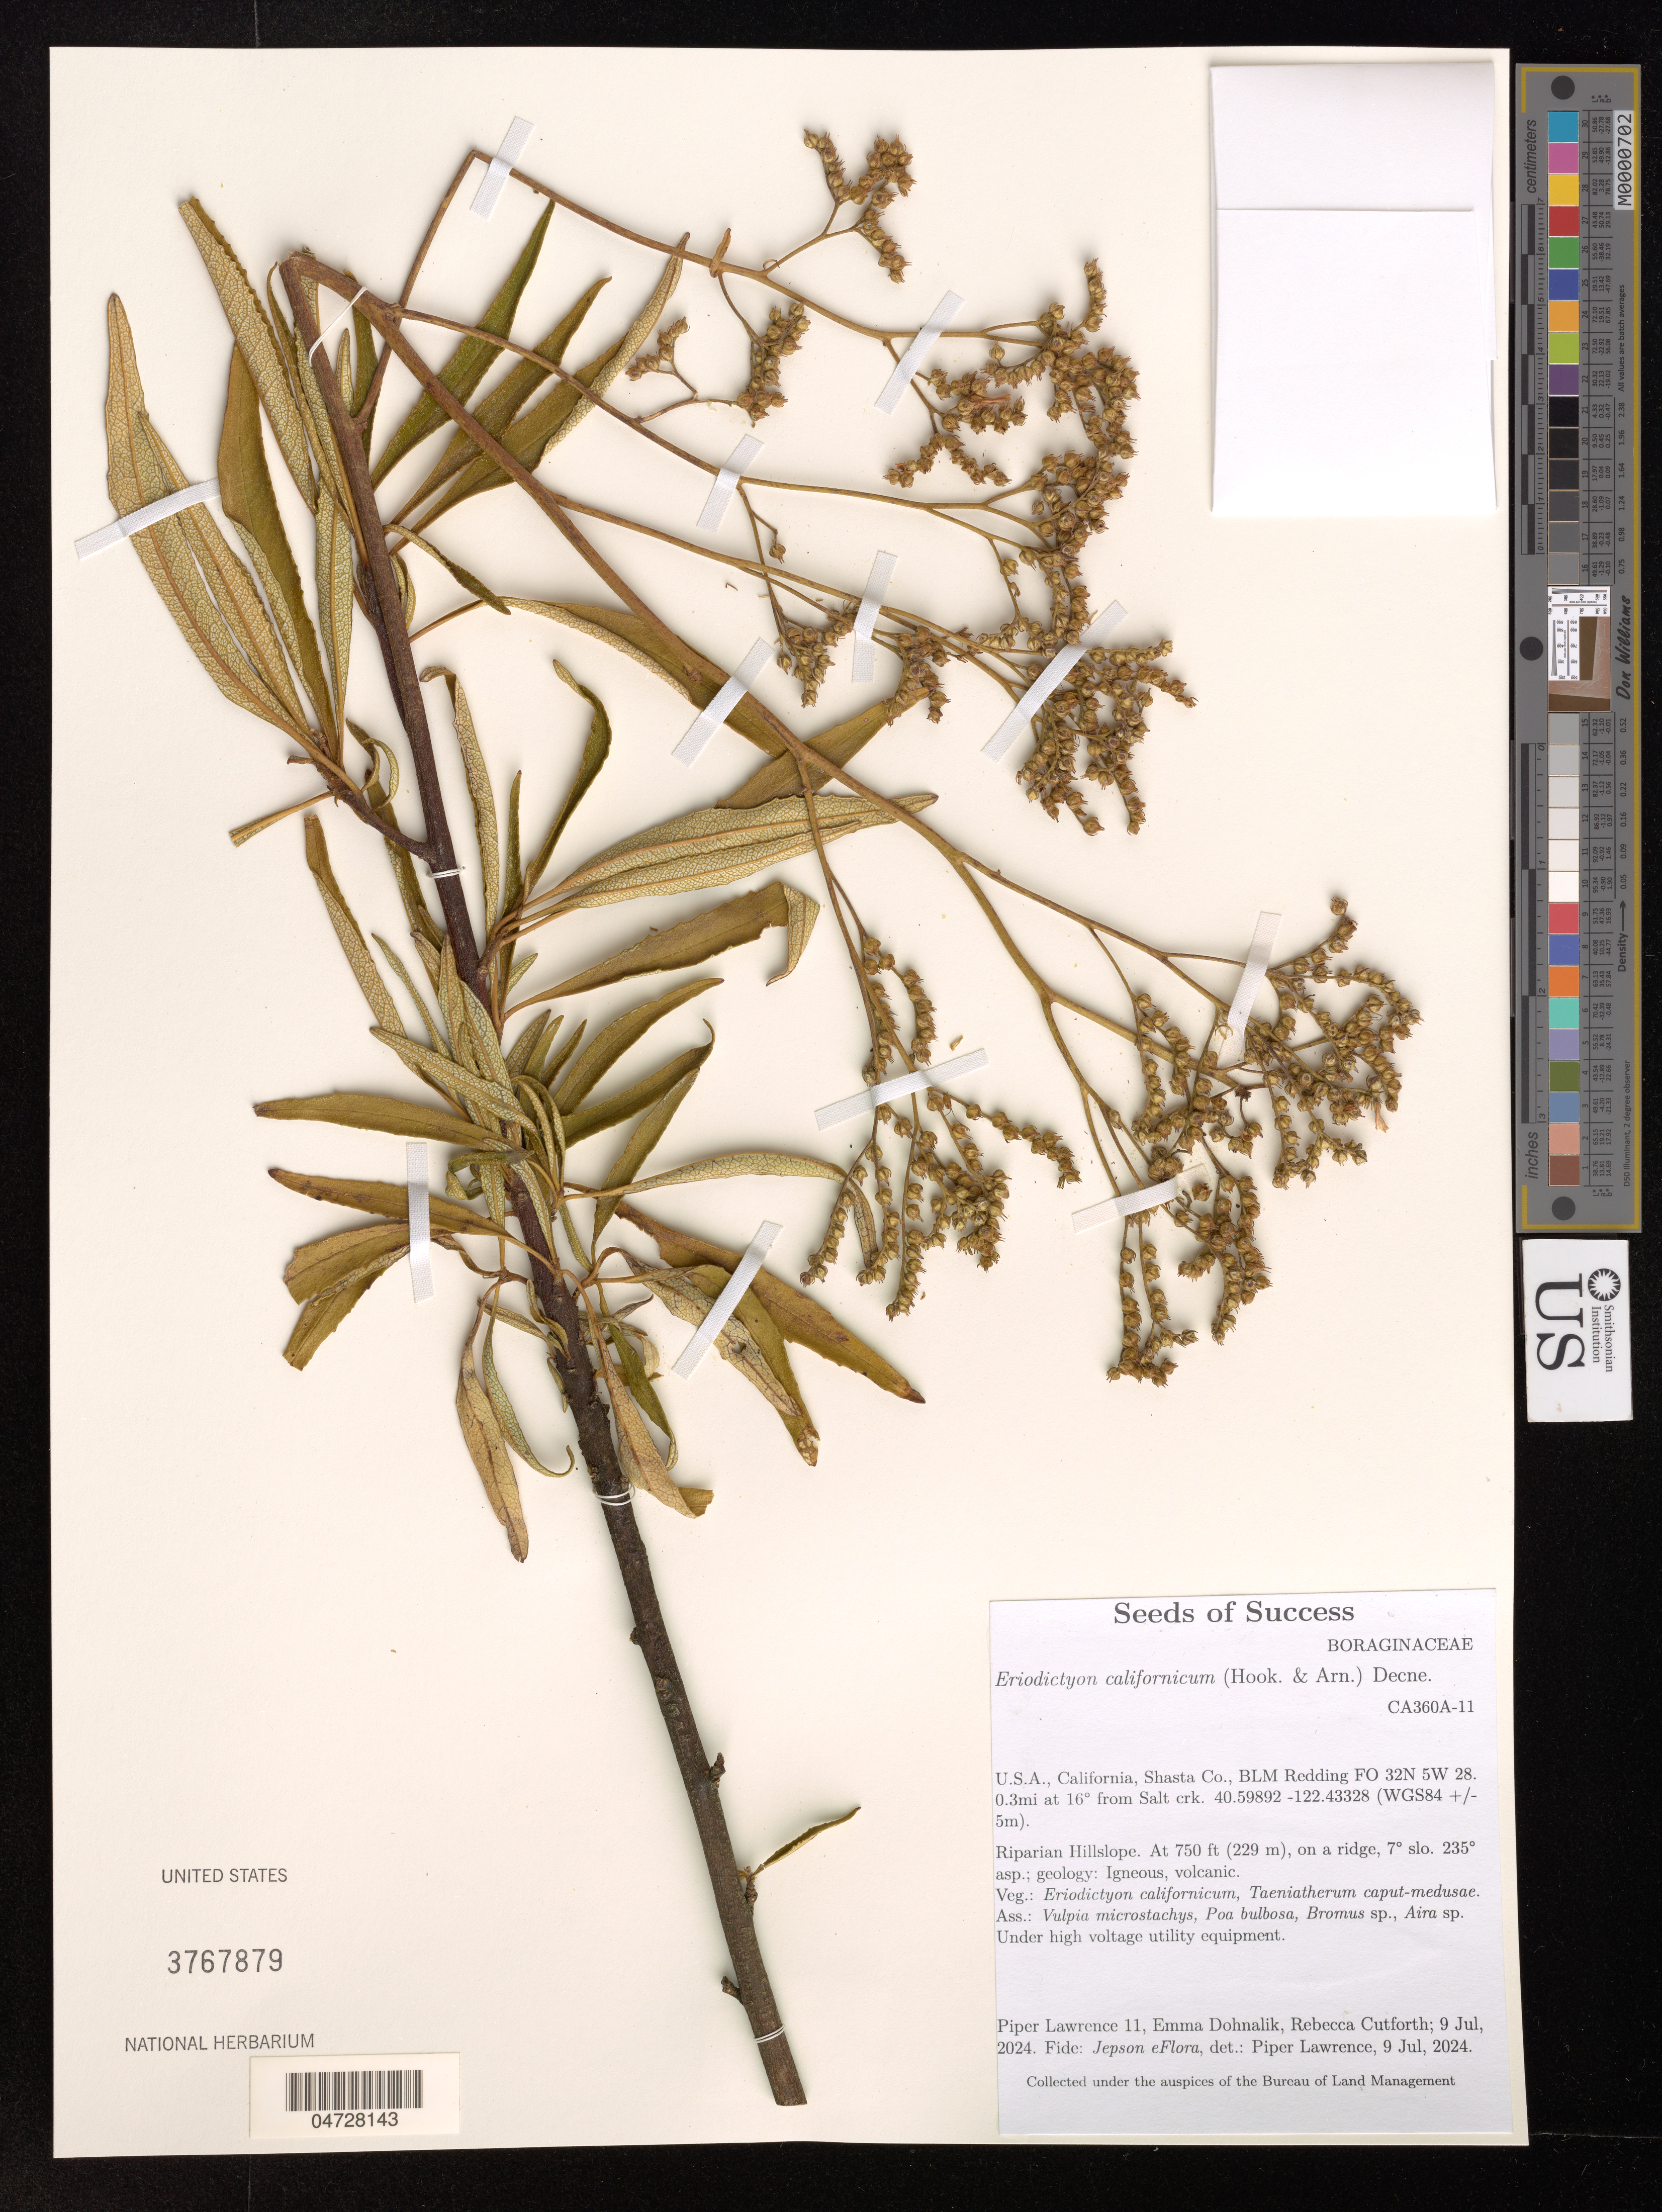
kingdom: Plantae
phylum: Tracheophyta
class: Magnoliopsida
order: Boraginales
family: Namaceae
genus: Eriodictyon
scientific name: Eriodictyon californicum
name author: (Hook. & Arn.) Torr.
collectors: P. Lawrence, E. Dohnalik & R. Cutforth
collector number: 11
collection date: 2024-07-09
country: United States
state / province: California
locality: Shasta Co.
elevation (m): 5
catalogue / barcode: US 3767879